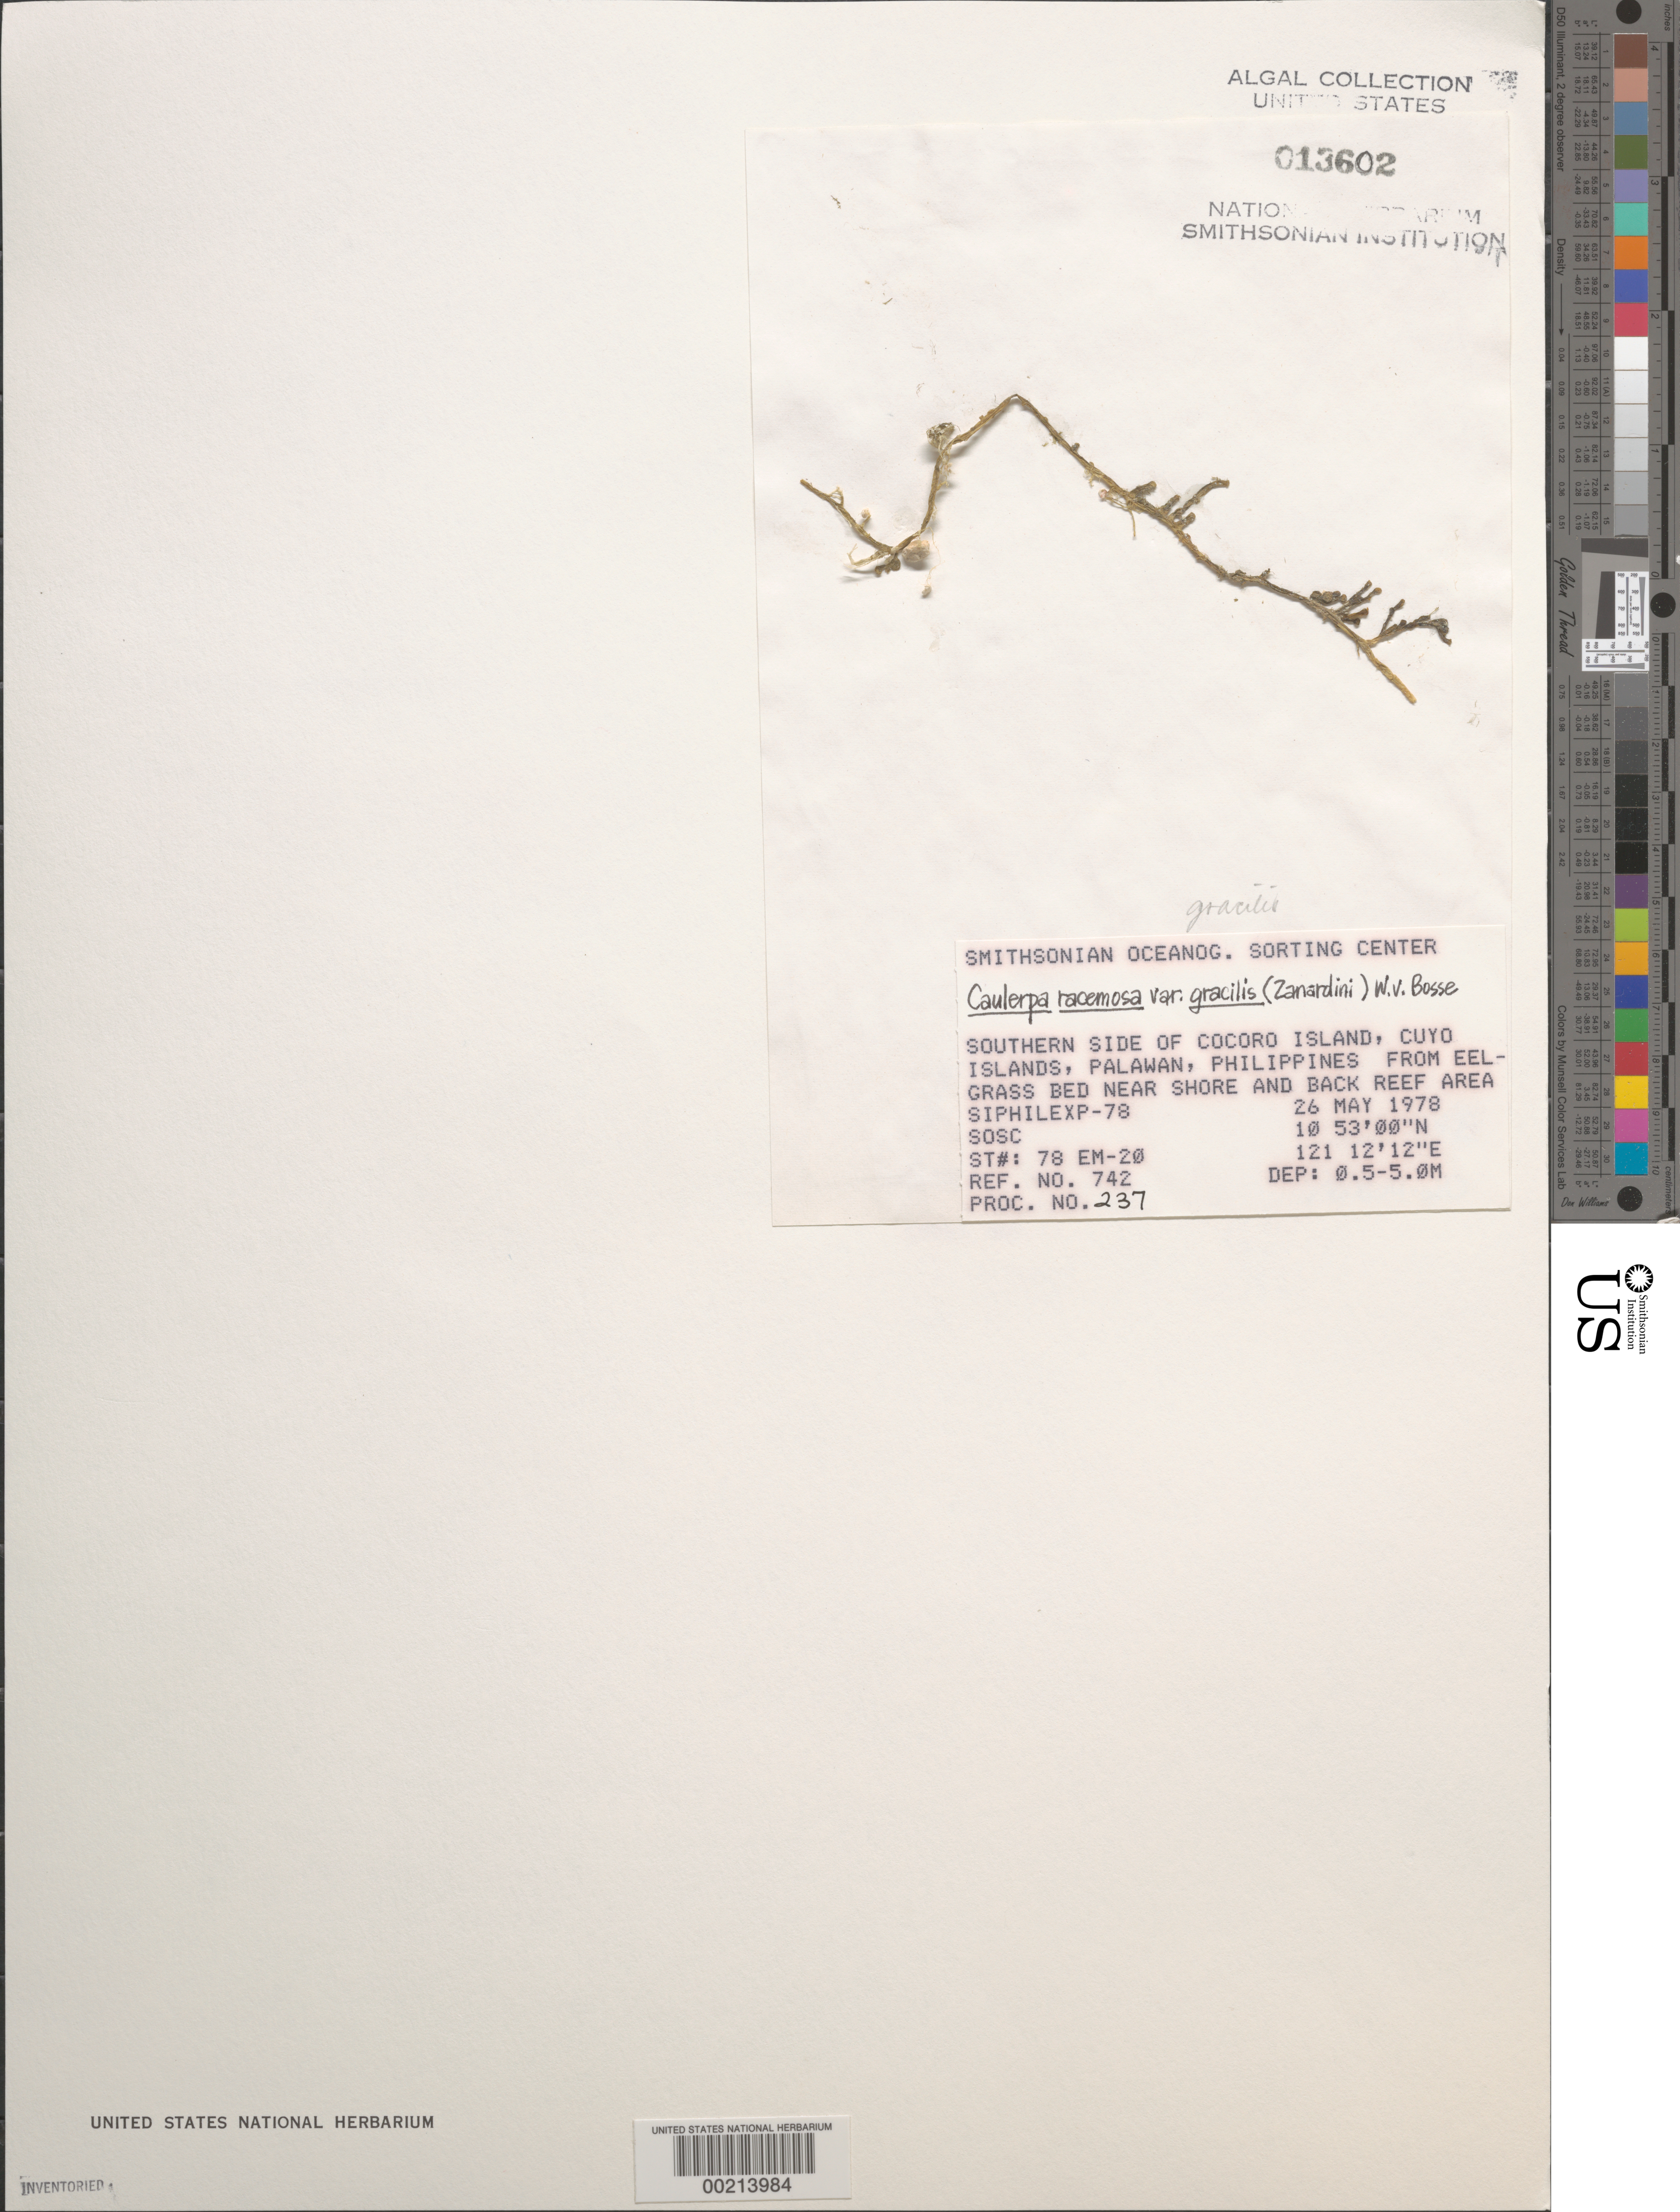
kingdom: Plantae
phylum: Chlorophyta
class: Ulvophyceae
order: Bryopsidales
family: Caulerpaceae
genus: Caulerpa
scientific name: Caulerpa racemosa var. gracilis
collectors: SOSC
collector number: Station 78 Em-20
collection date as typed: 26 May 1978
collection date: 1978-05-26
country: Philippines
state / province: Mimaropa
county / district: Palawan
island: Cocoro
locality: Southern side of island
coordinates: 10 53' 00" N, 121 12' 12" E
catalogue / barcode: US 13602